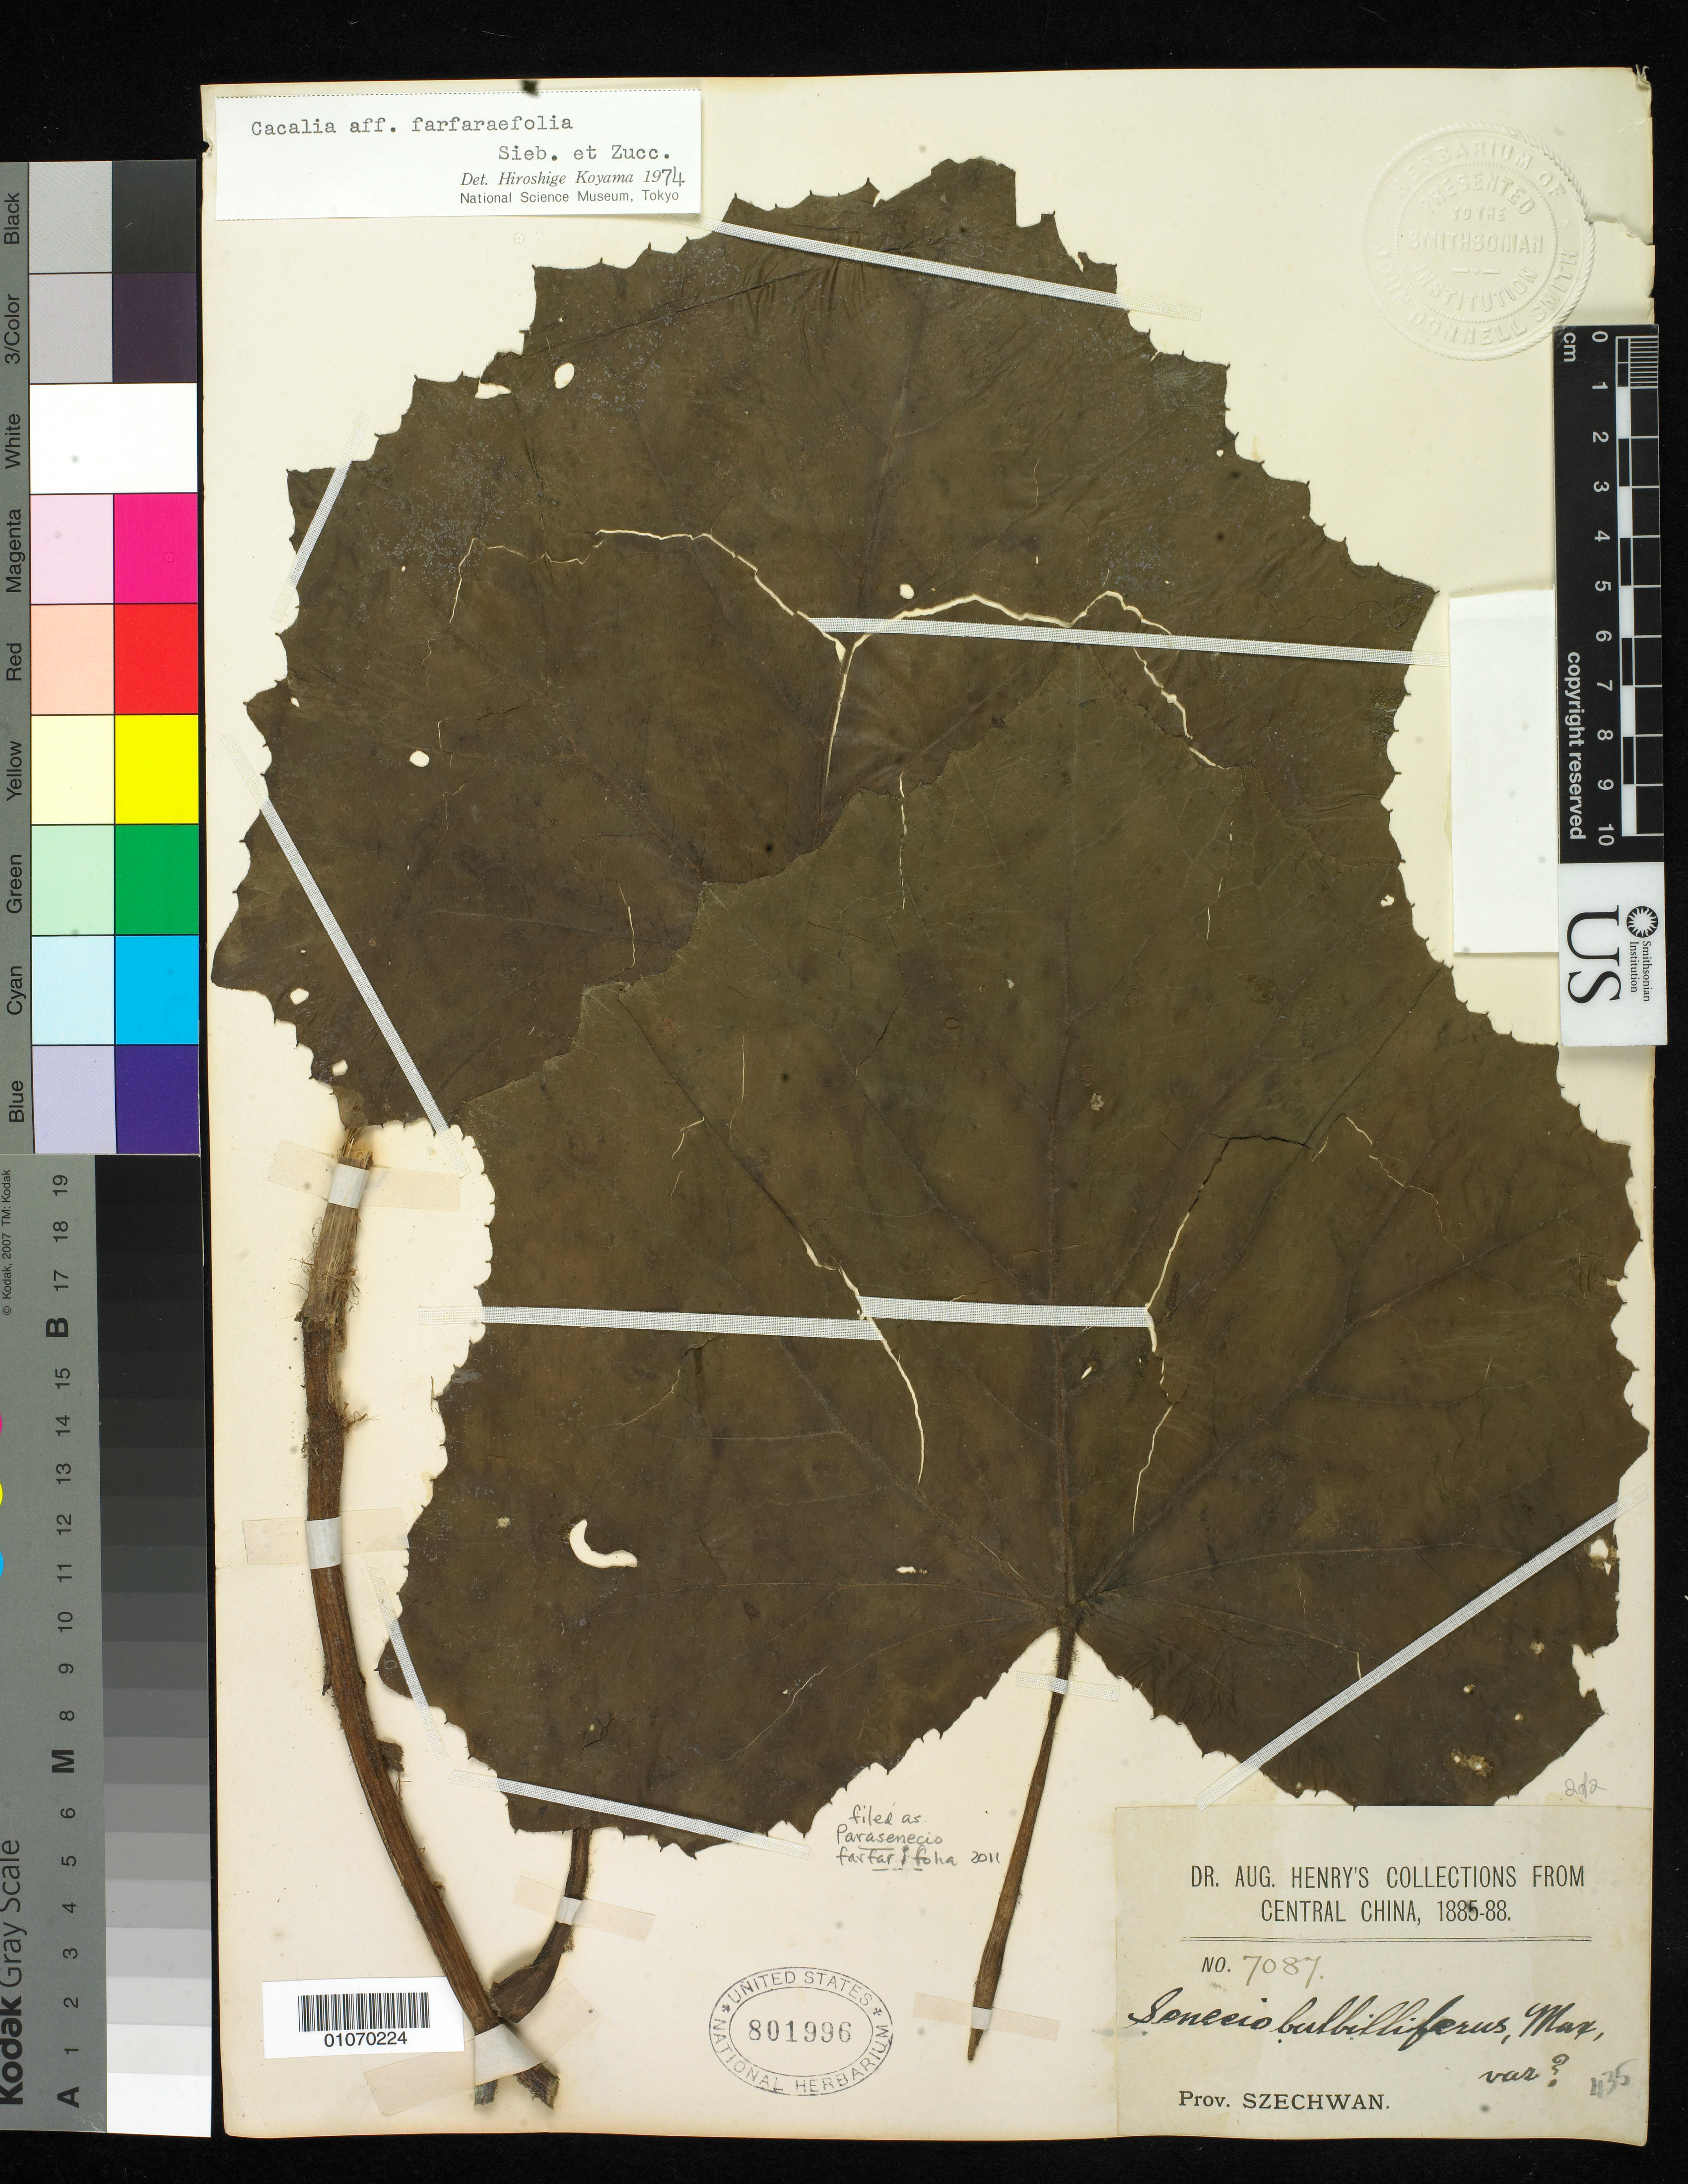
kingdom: Plantae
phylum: Tracheophyta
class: Magnoliopsida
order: Asterales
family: Asteraceae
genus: Parasenecio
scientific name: Parasenecio farfarifolius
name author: (Siebold & Zucc.) H. Koyama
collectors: A. Henry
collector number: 7087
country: China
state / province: Sichuan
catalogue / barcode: US 801996